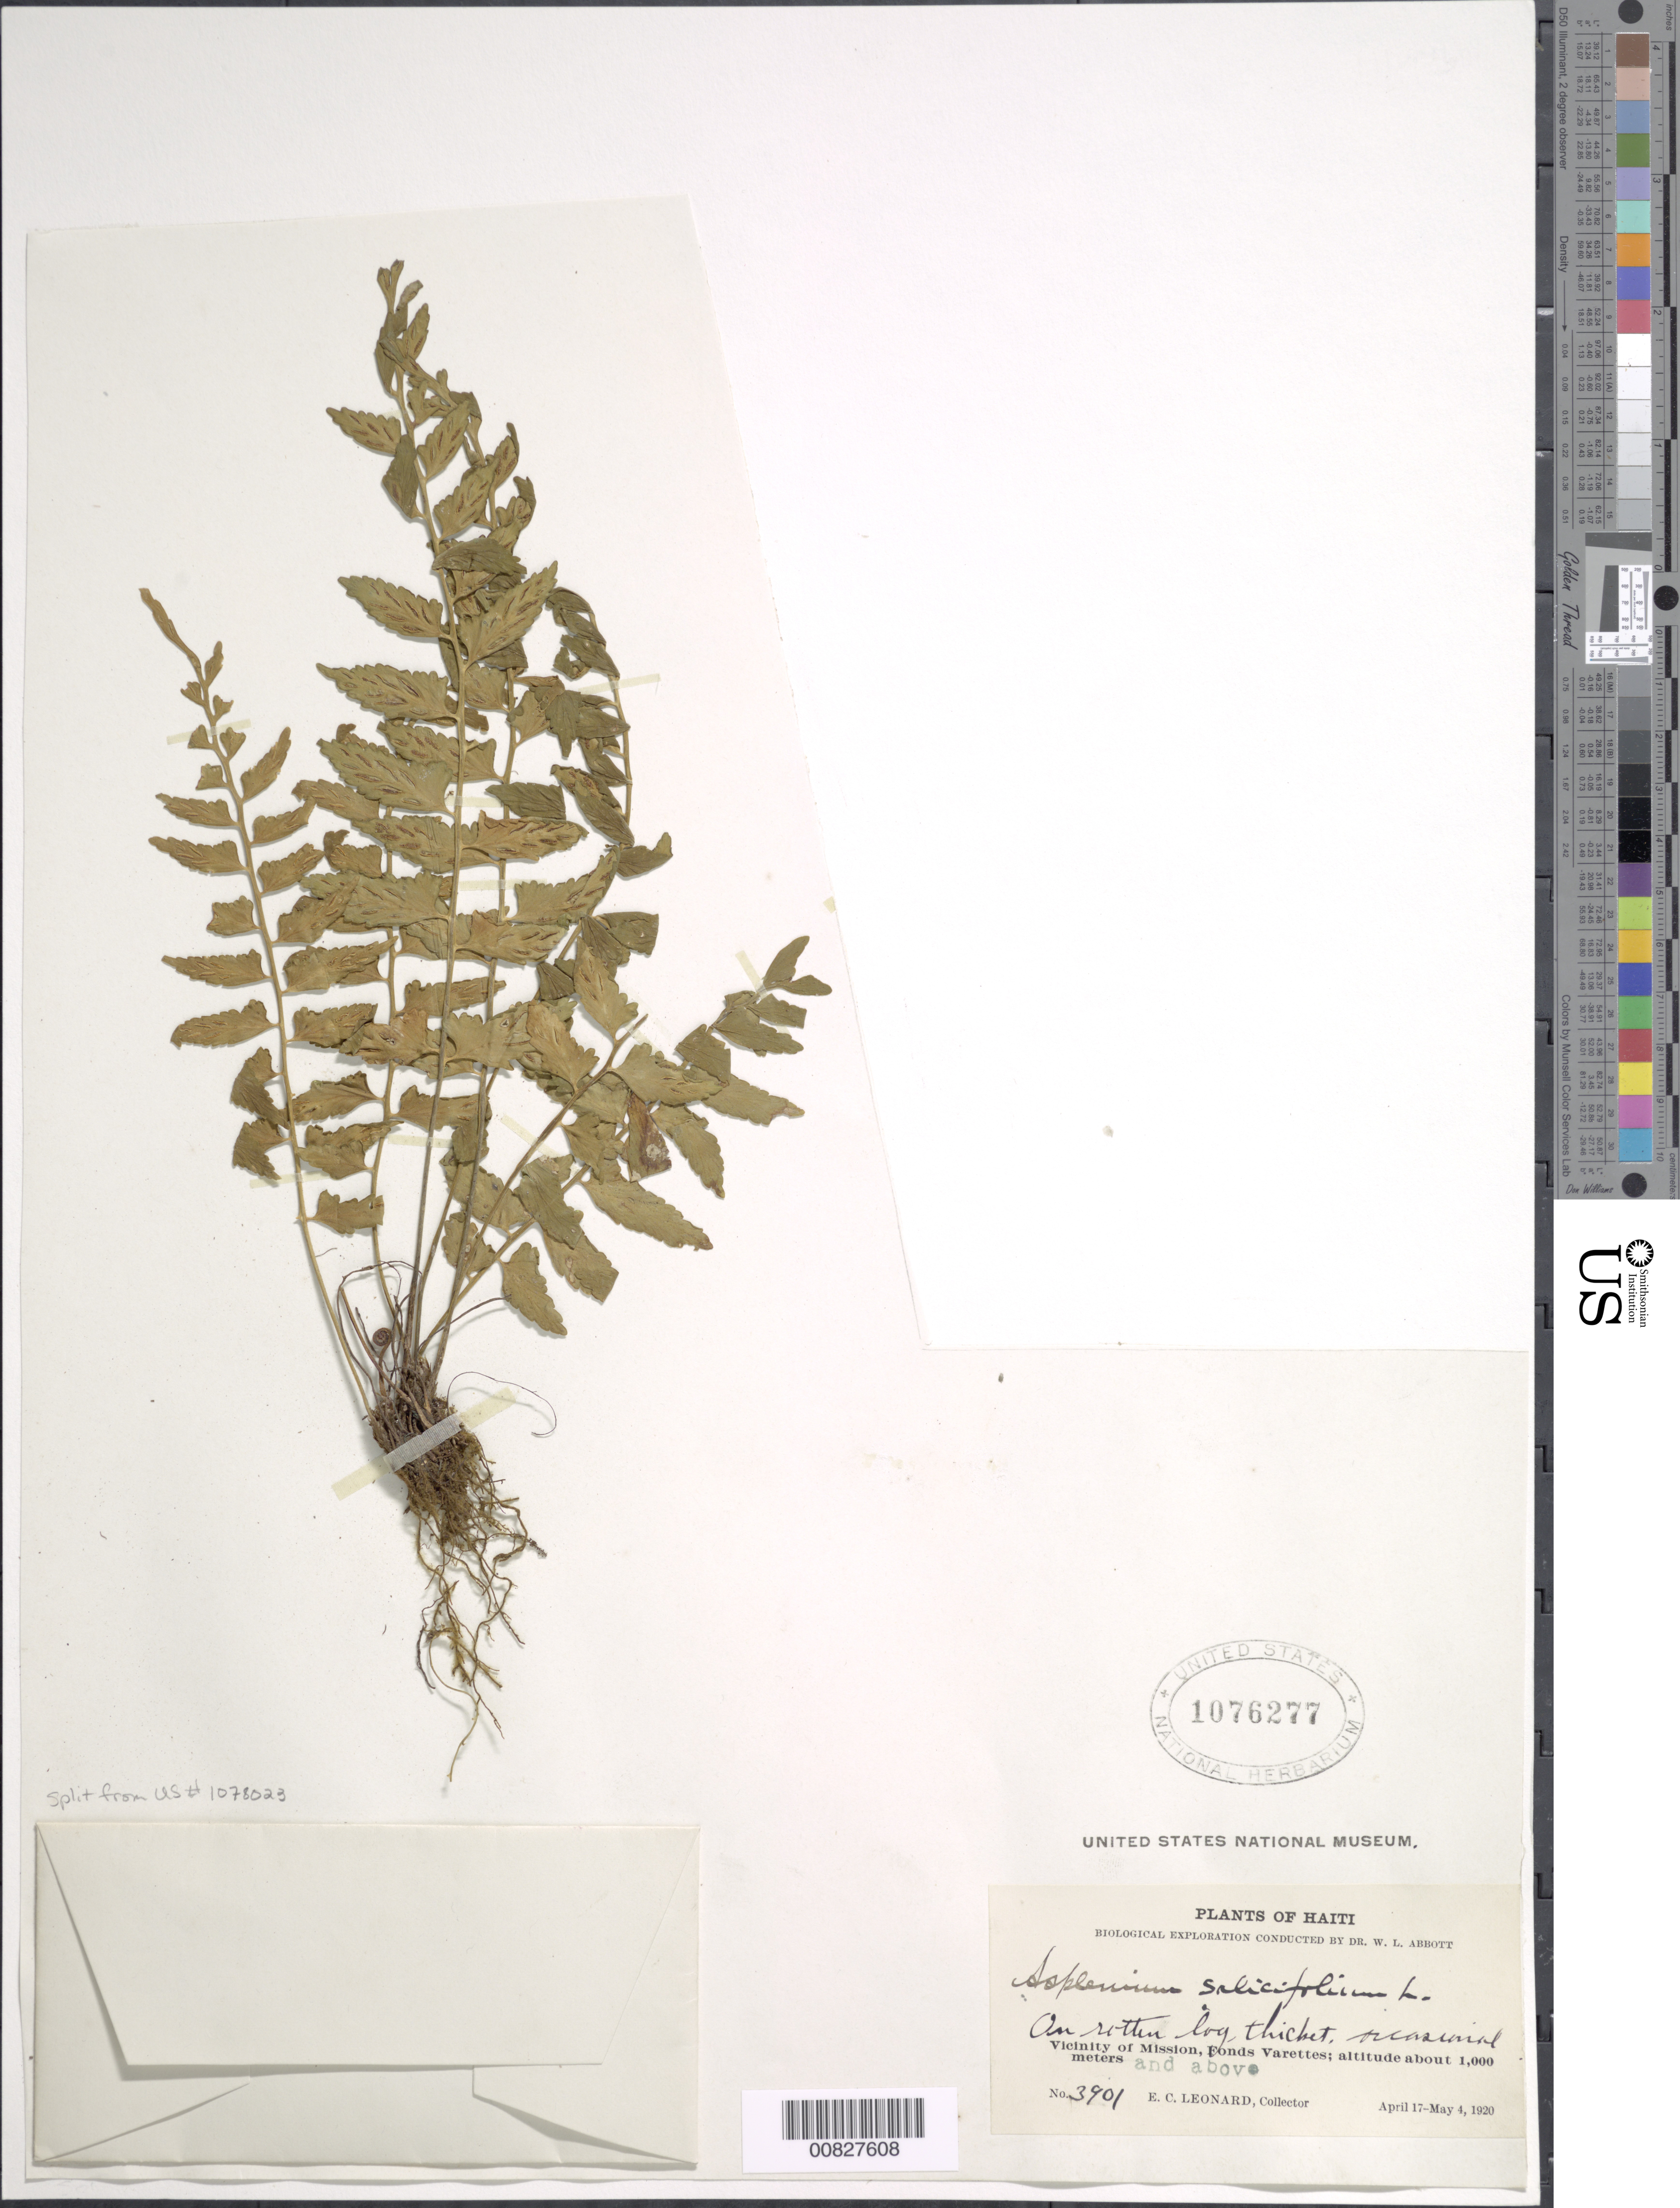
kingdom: Plantae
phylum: Tracheophyta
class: Polypodiopsida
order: Polypodiales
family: Aspleniaceae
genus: Asplenium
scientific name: Asplenium salicifolium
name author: L.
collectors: E. C. Leonard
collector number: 3901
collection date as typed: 17 Apr 1920 to 04 May 1920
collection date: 1920-04-17/1920-05-04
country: Haiti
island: Hispaniola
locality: Fonds Varettes, vicinity Mission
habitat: Rotten log, thicket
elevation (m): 1000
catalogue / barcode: US 1076277